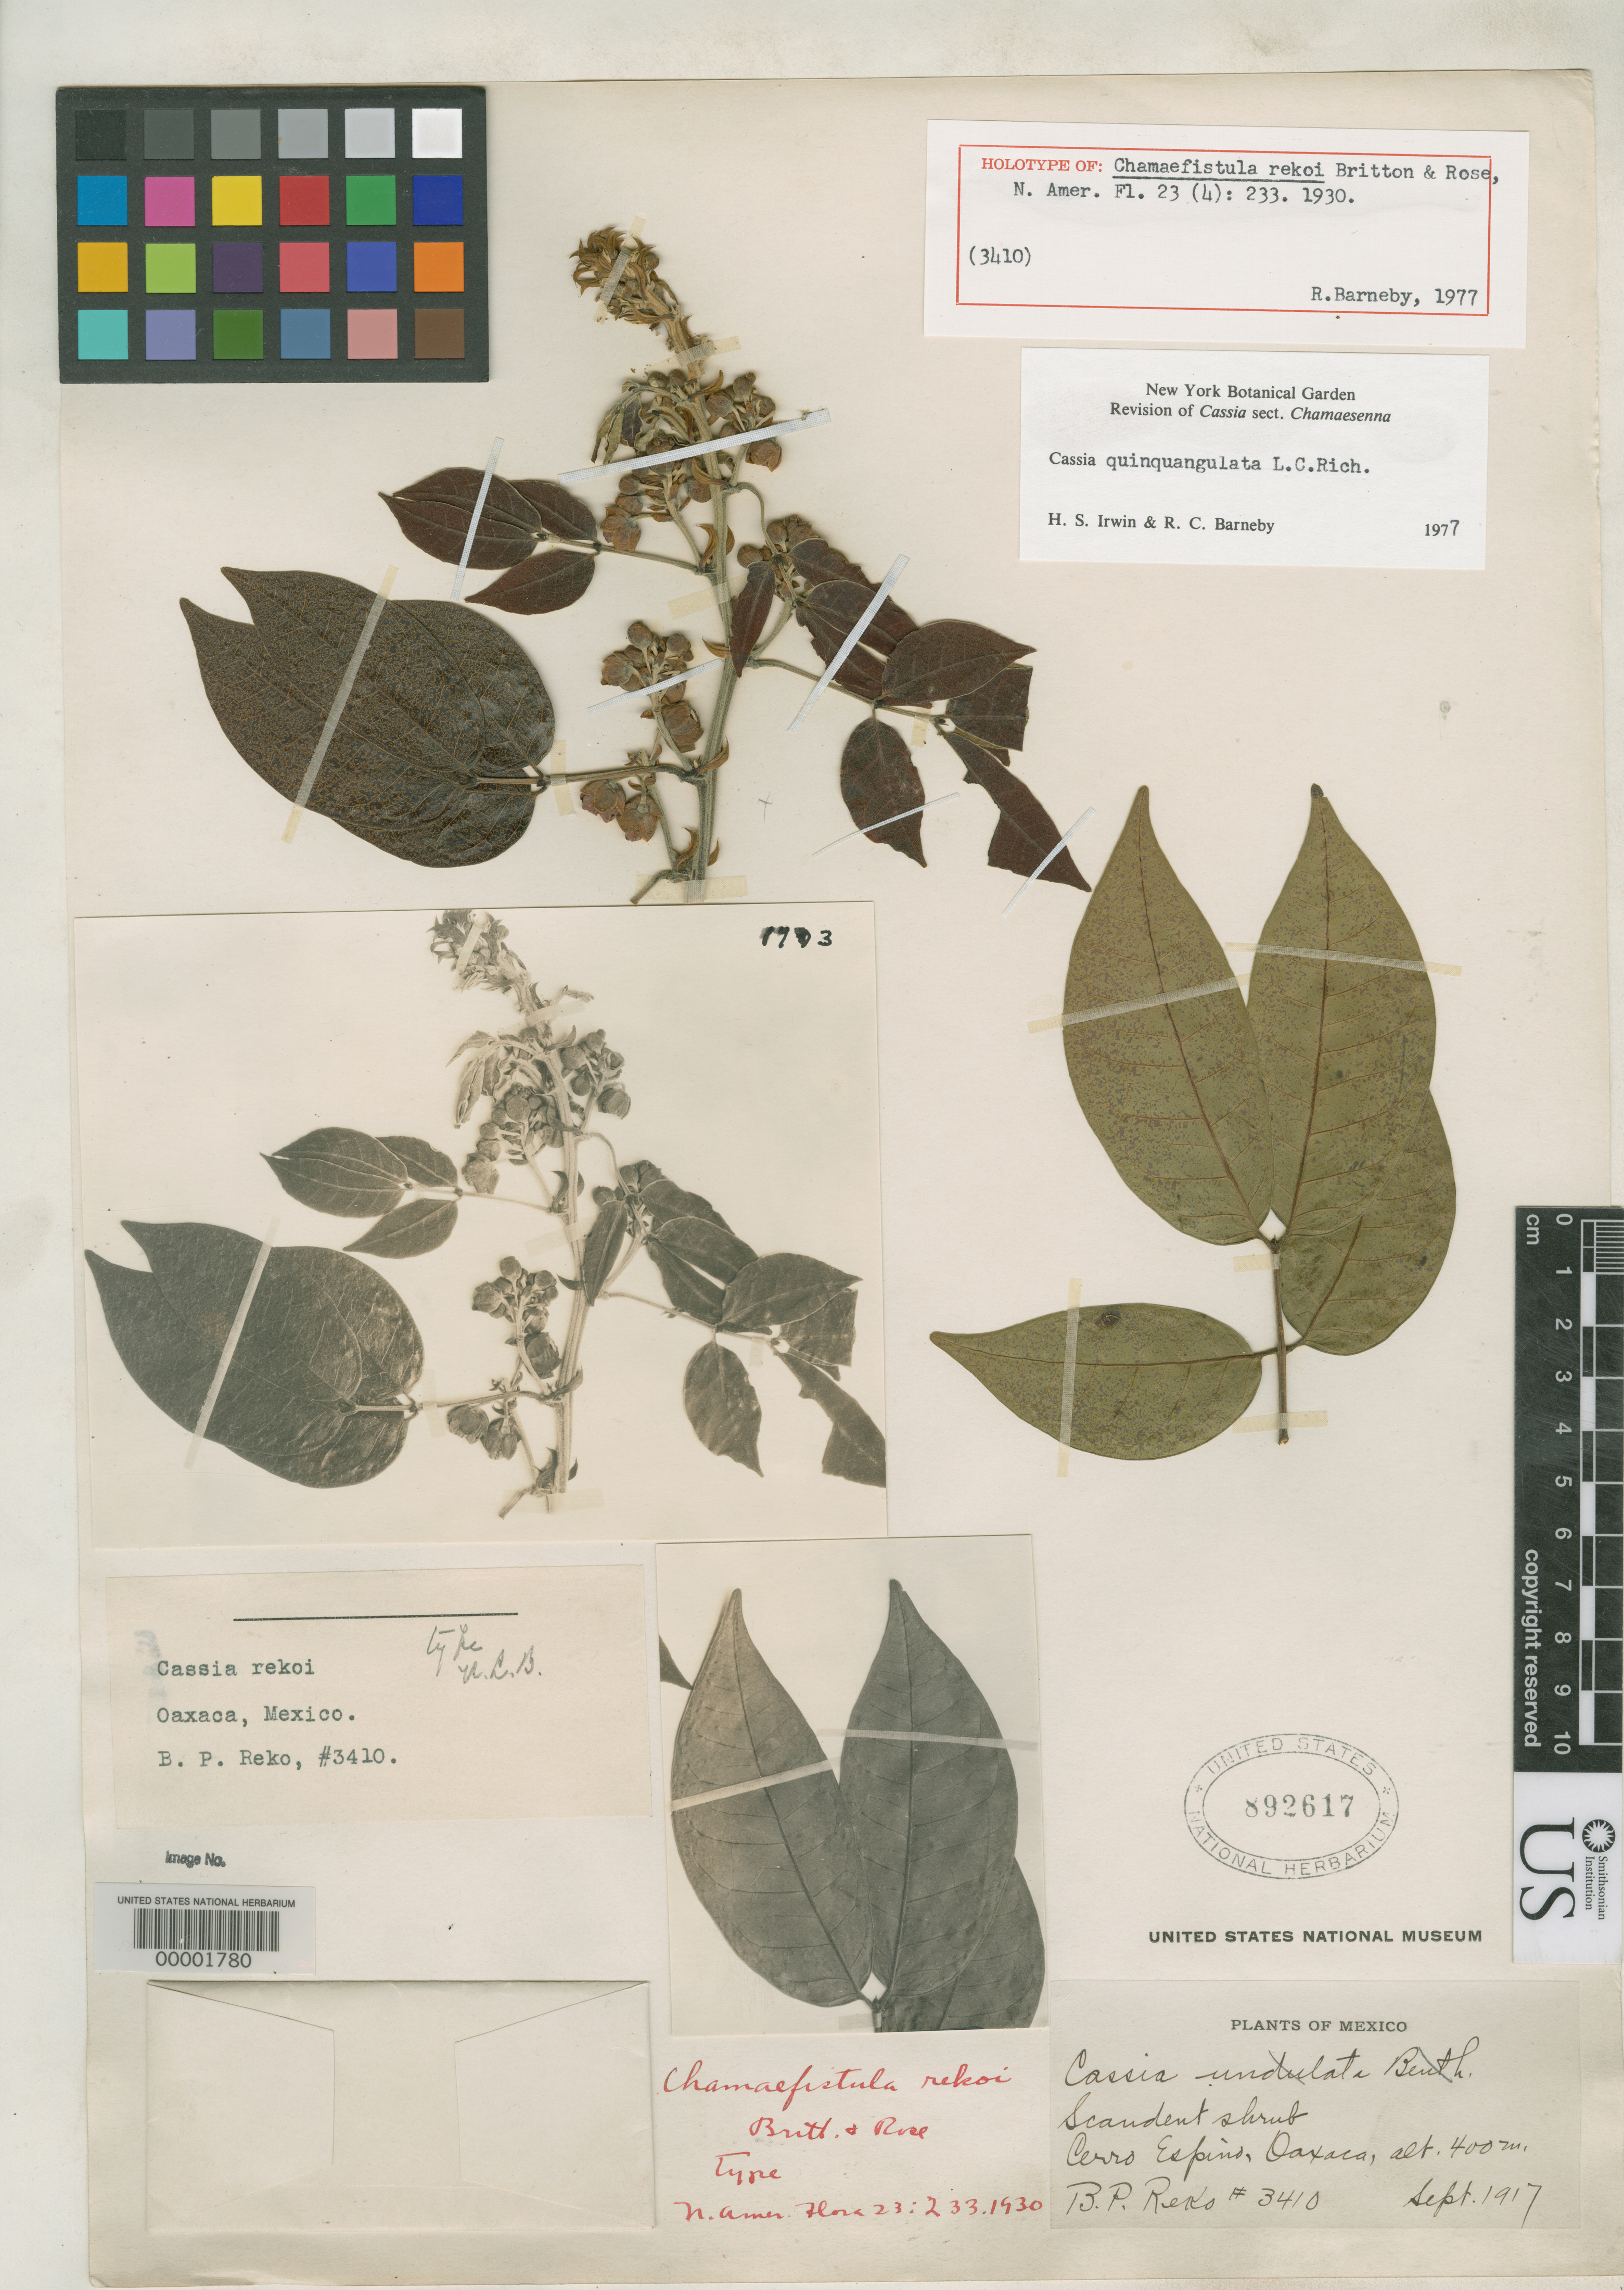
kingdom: Plantae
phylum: Tracheophyta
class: Magnoliopsida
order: Fabales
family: Fabaceae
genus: Chamaefistula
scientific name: Chamaefistula rekoi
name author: Britton & Rose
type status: Holotype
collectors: B. P. Reko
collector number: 3410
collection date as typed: Sep 1917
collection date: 1917-09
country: Mexico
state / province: Oaxaca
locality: Cerro Espino.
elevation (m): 400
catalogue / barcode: US 892617